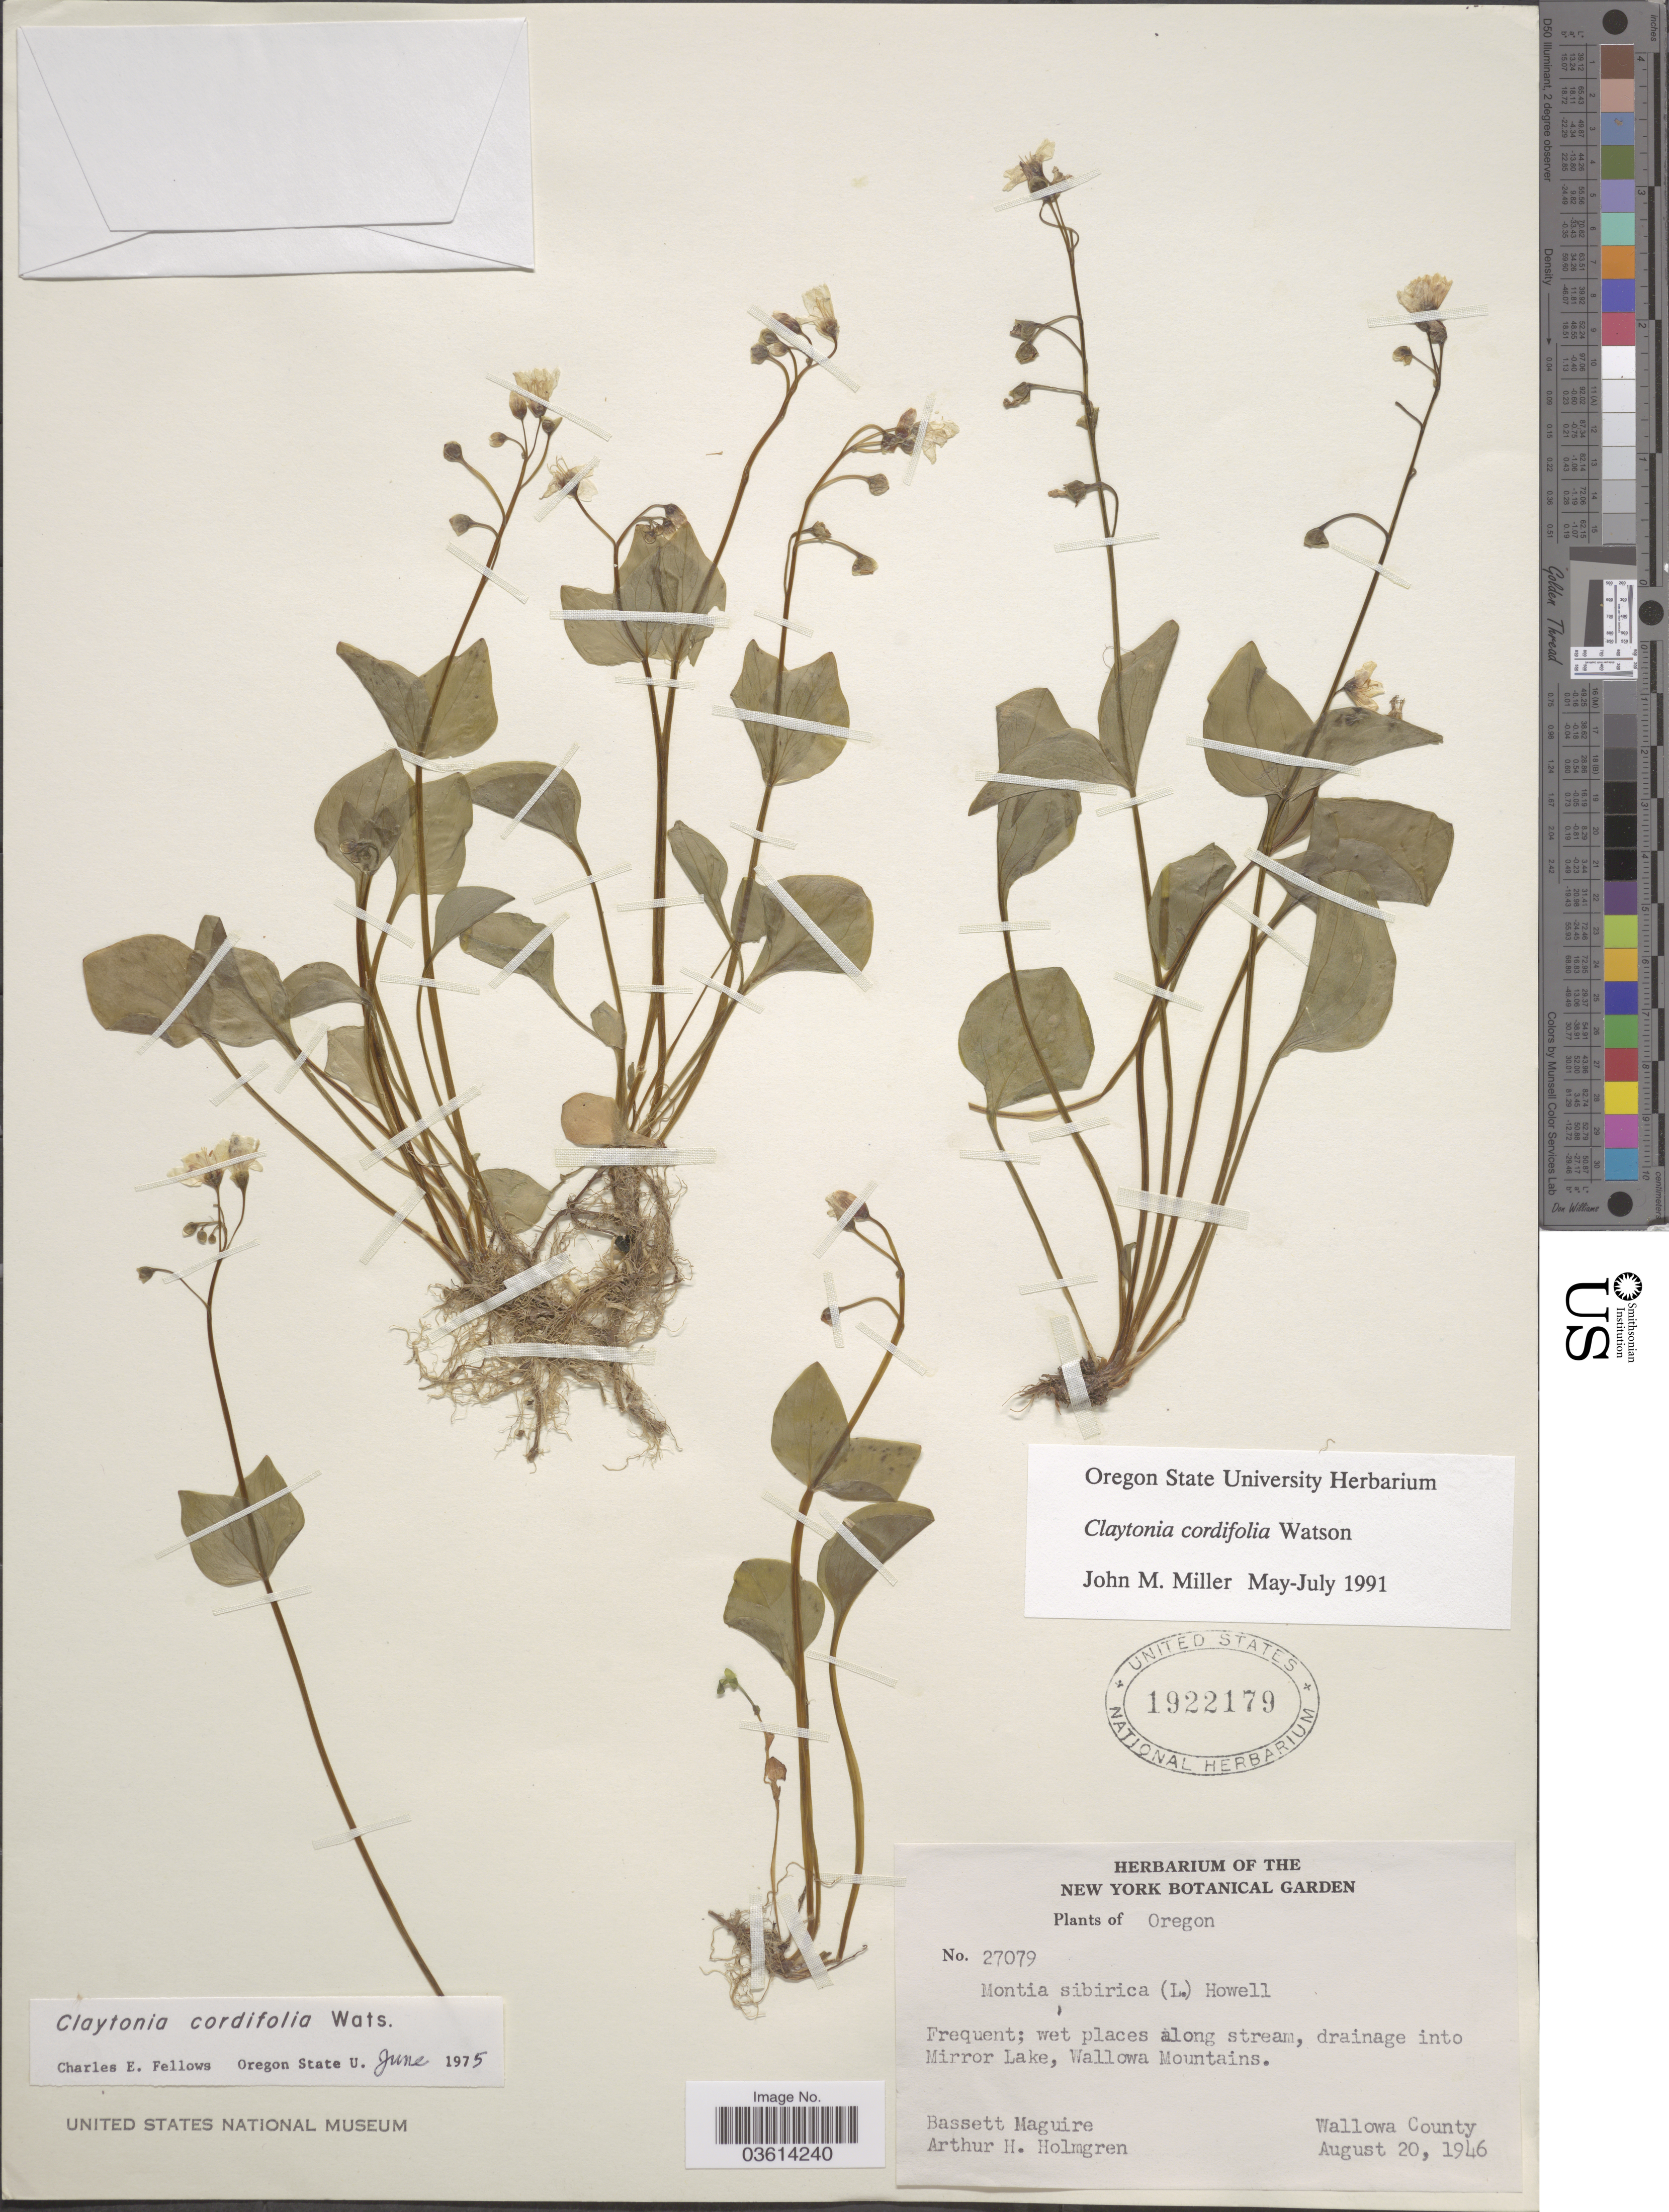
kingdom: Plantae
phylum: Tracheophyta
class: Magnoliopsida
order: Caryophyllales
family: Montiaceae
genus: Claytonia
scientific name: Claytonia cordifolia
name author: S. Watson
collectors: B. Maguire & A. H. Holmgren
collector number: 27079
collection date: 1946-08-20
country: United States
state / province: Oregon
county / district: Wallowa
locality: Drainage into Mirror Lake, Wallowa Mountains. Wallowa County.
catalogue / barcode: US 1922179